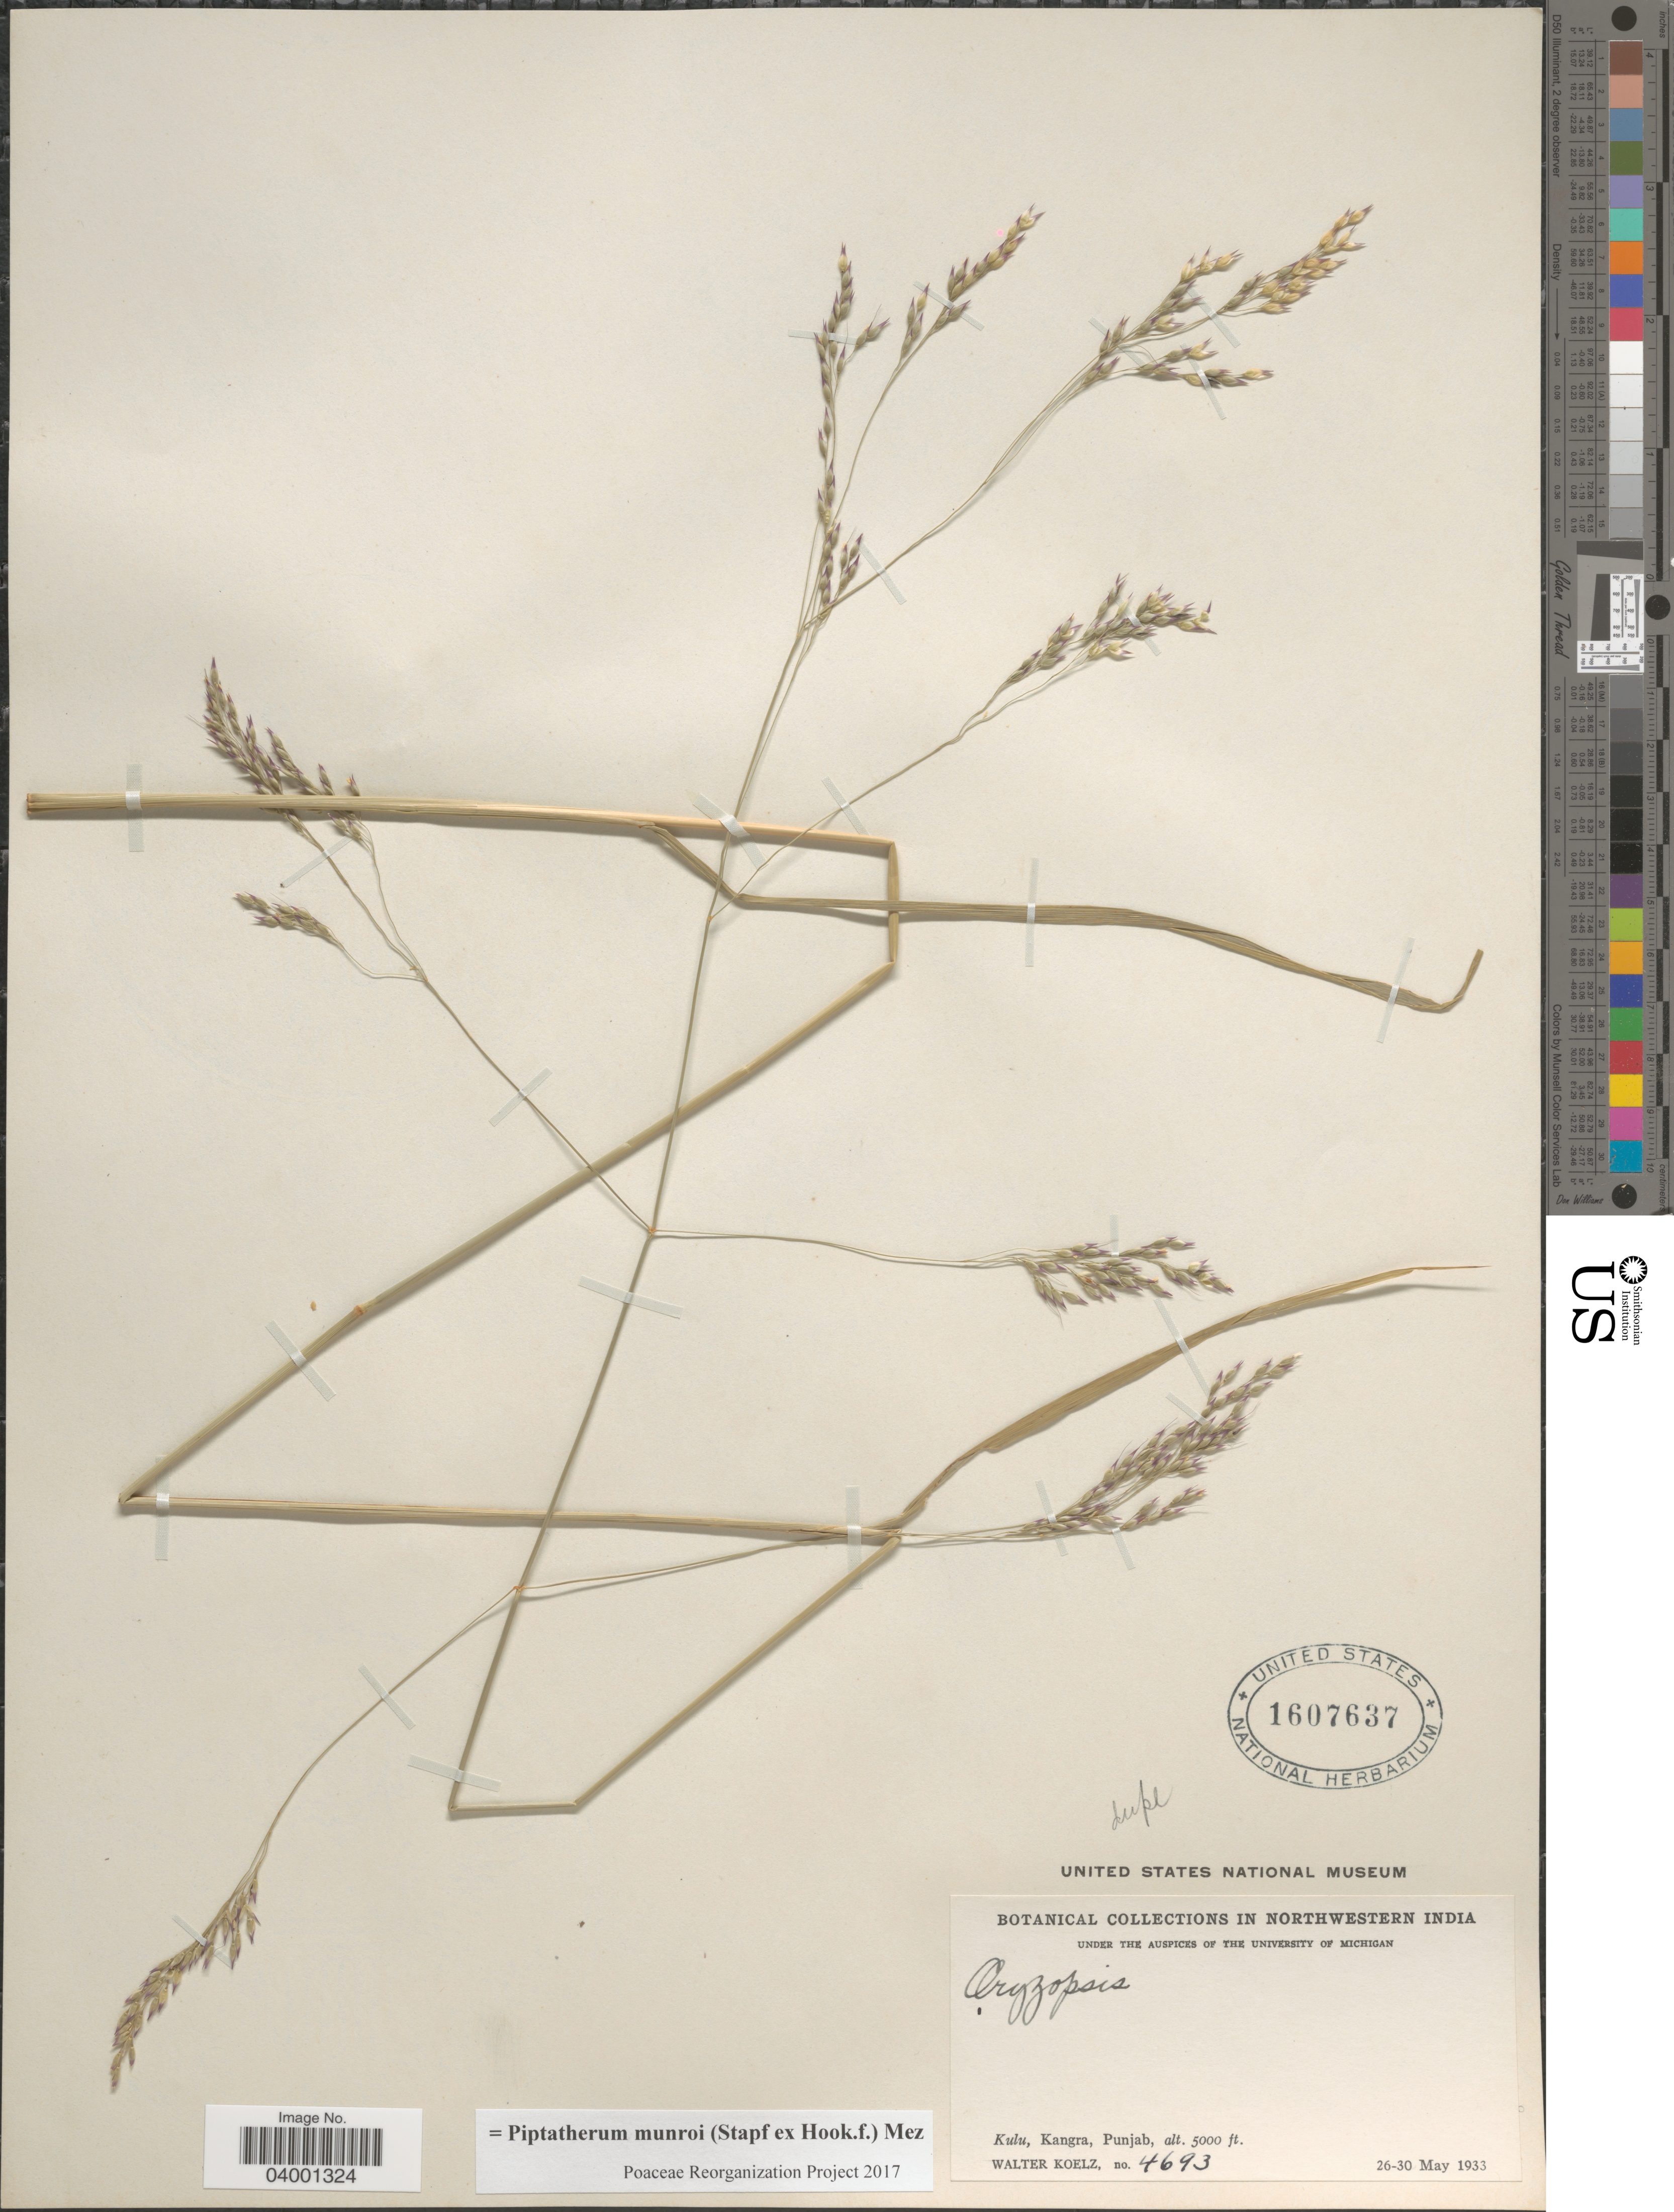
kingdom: Plantae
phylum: Tracheophyta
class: Liliopsida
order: Poales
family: Poaceae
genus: Piptatherum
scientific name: Piptatherum munroi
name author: (Stapf) Mez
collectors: W. N. Koelz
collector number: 4693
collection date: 1933-05-26/1933-05-30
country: India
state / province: Punjab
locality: In Northwestern India. Kulu, Kangra.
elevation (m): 1524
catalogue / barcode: US 1607637